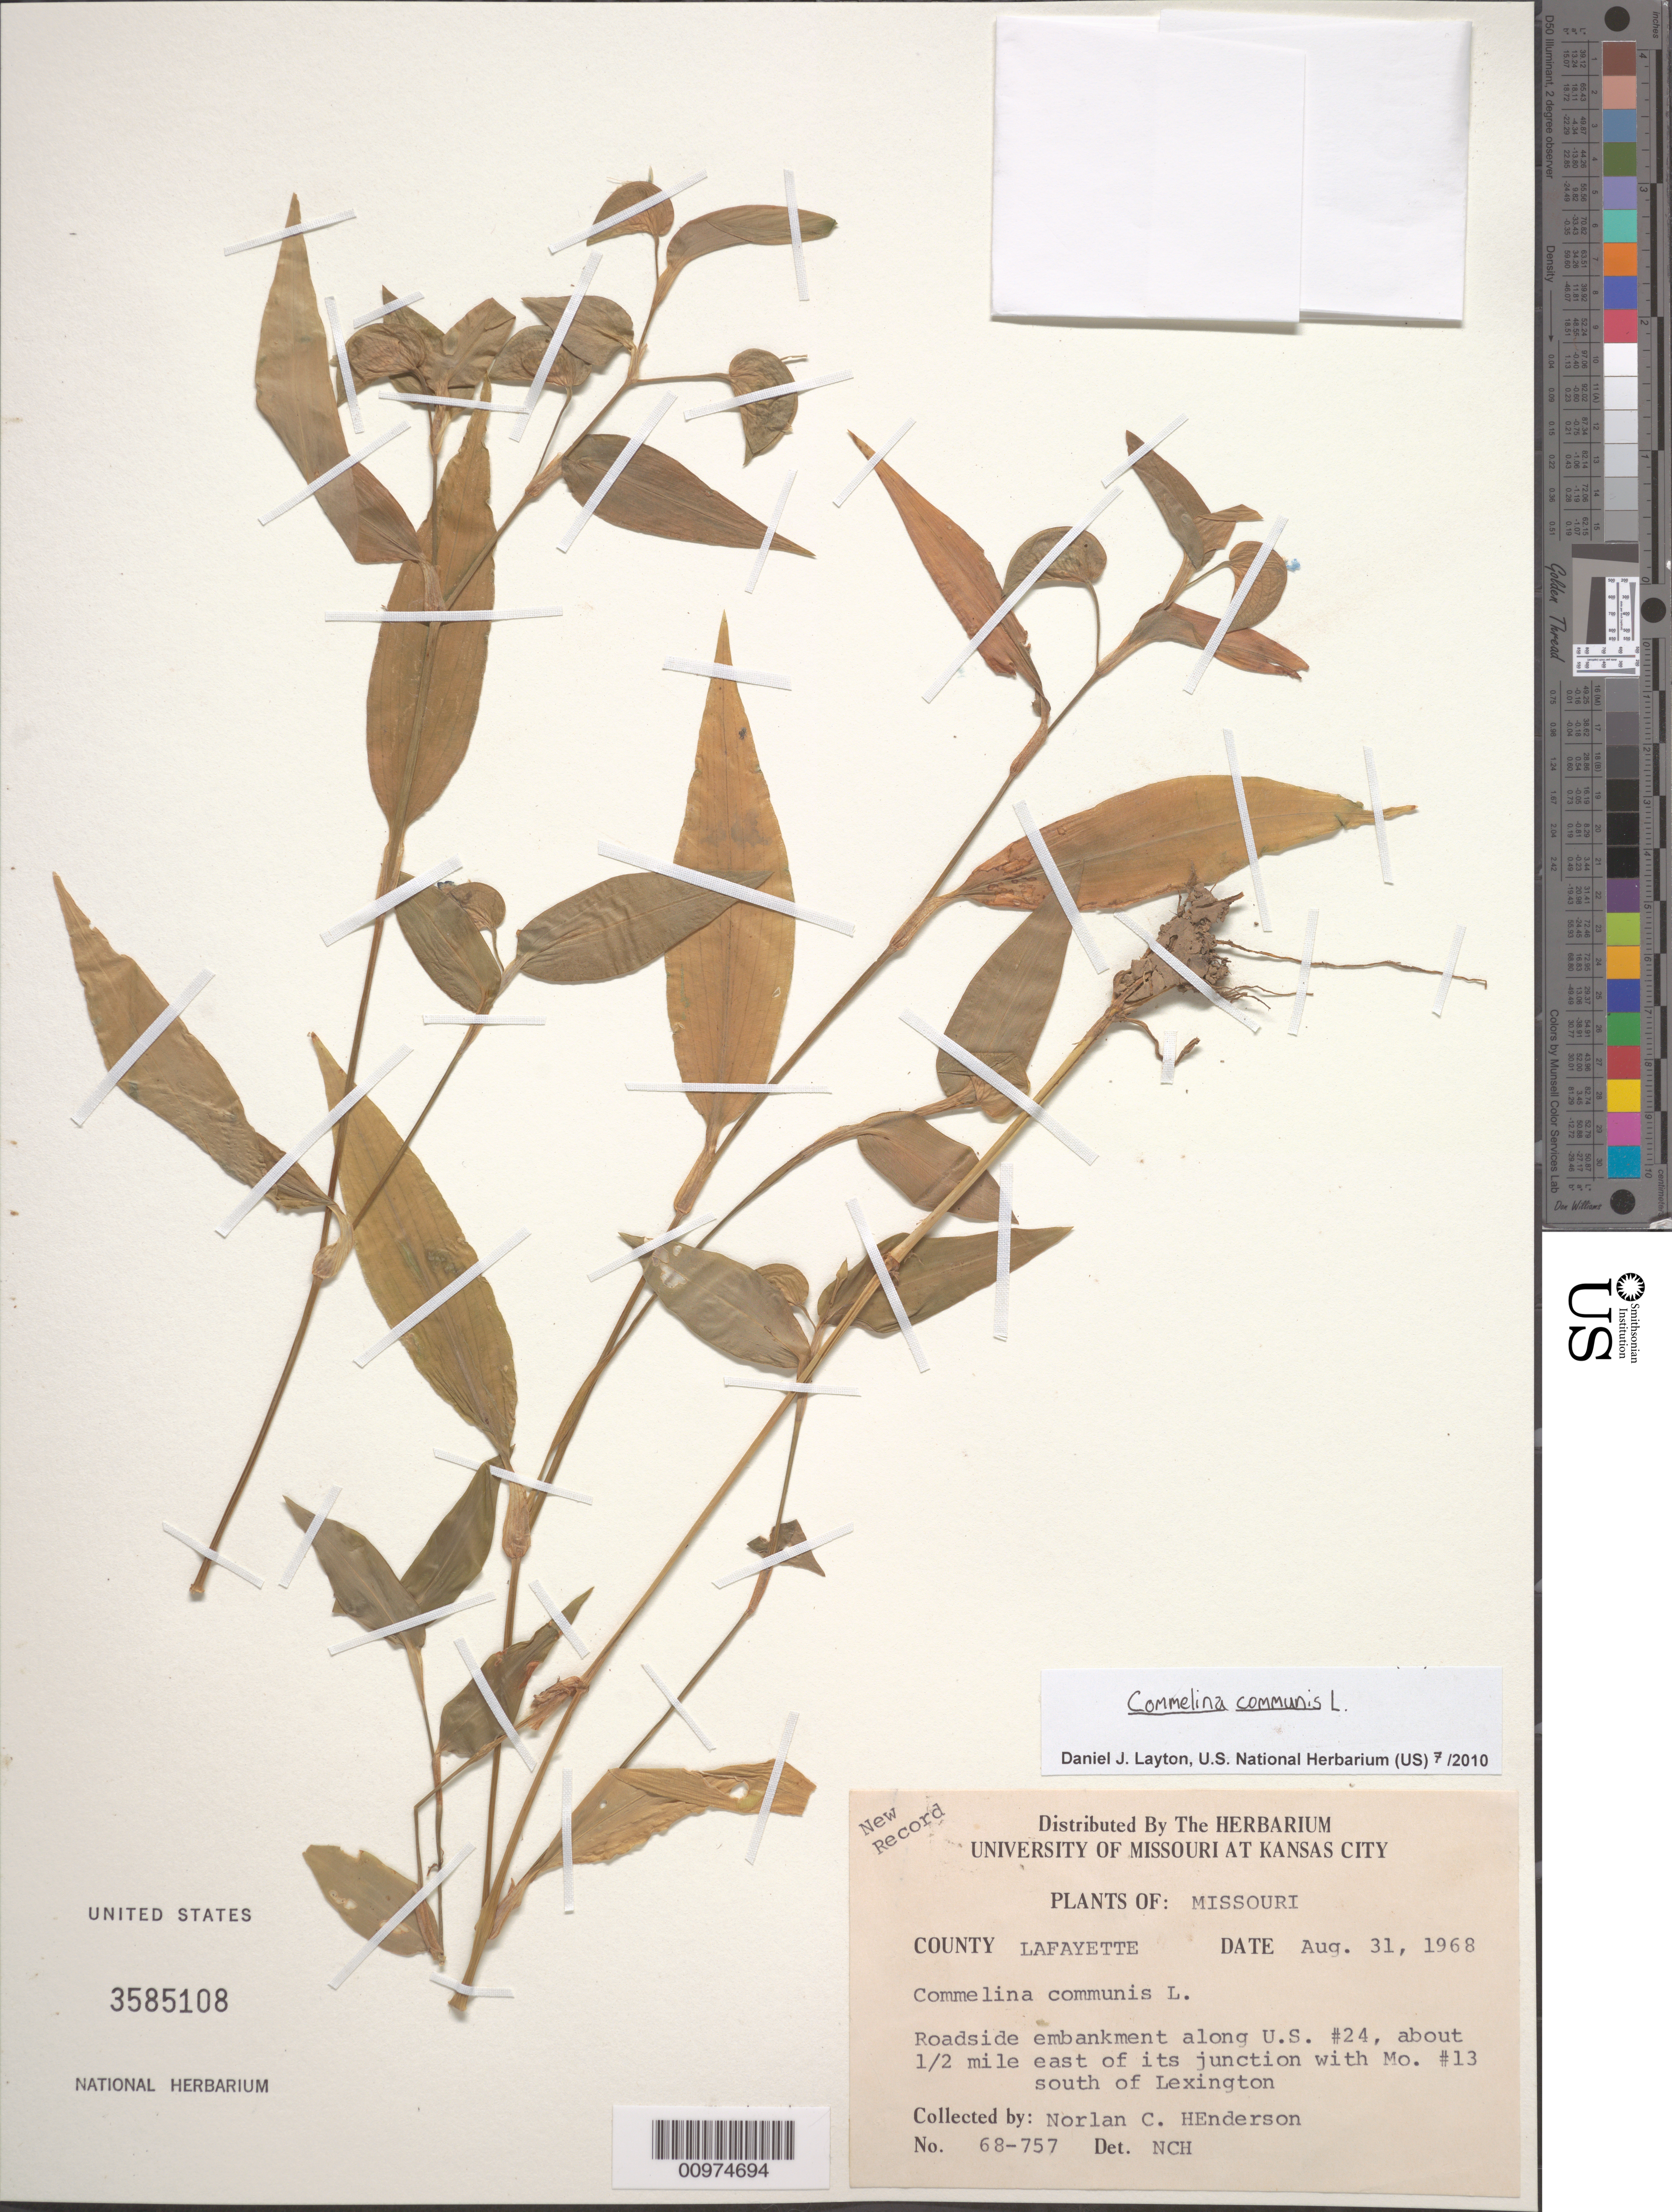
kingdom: Plantae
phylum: Tracheophyta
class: Liliopsida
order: Commelinales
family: Commelinaceae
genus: Commelina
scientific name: Commelina communis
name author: L.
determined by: Layton, Daniel J.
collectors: N. C. Henderson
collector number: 68-757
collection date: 1968-08-31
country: United States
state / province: Missouri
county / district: Lafayette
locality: along US #24, about ½ mile east of its junction with Mol #13 south of Lexington.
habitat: Roadside embankment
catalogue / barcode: US 3585108